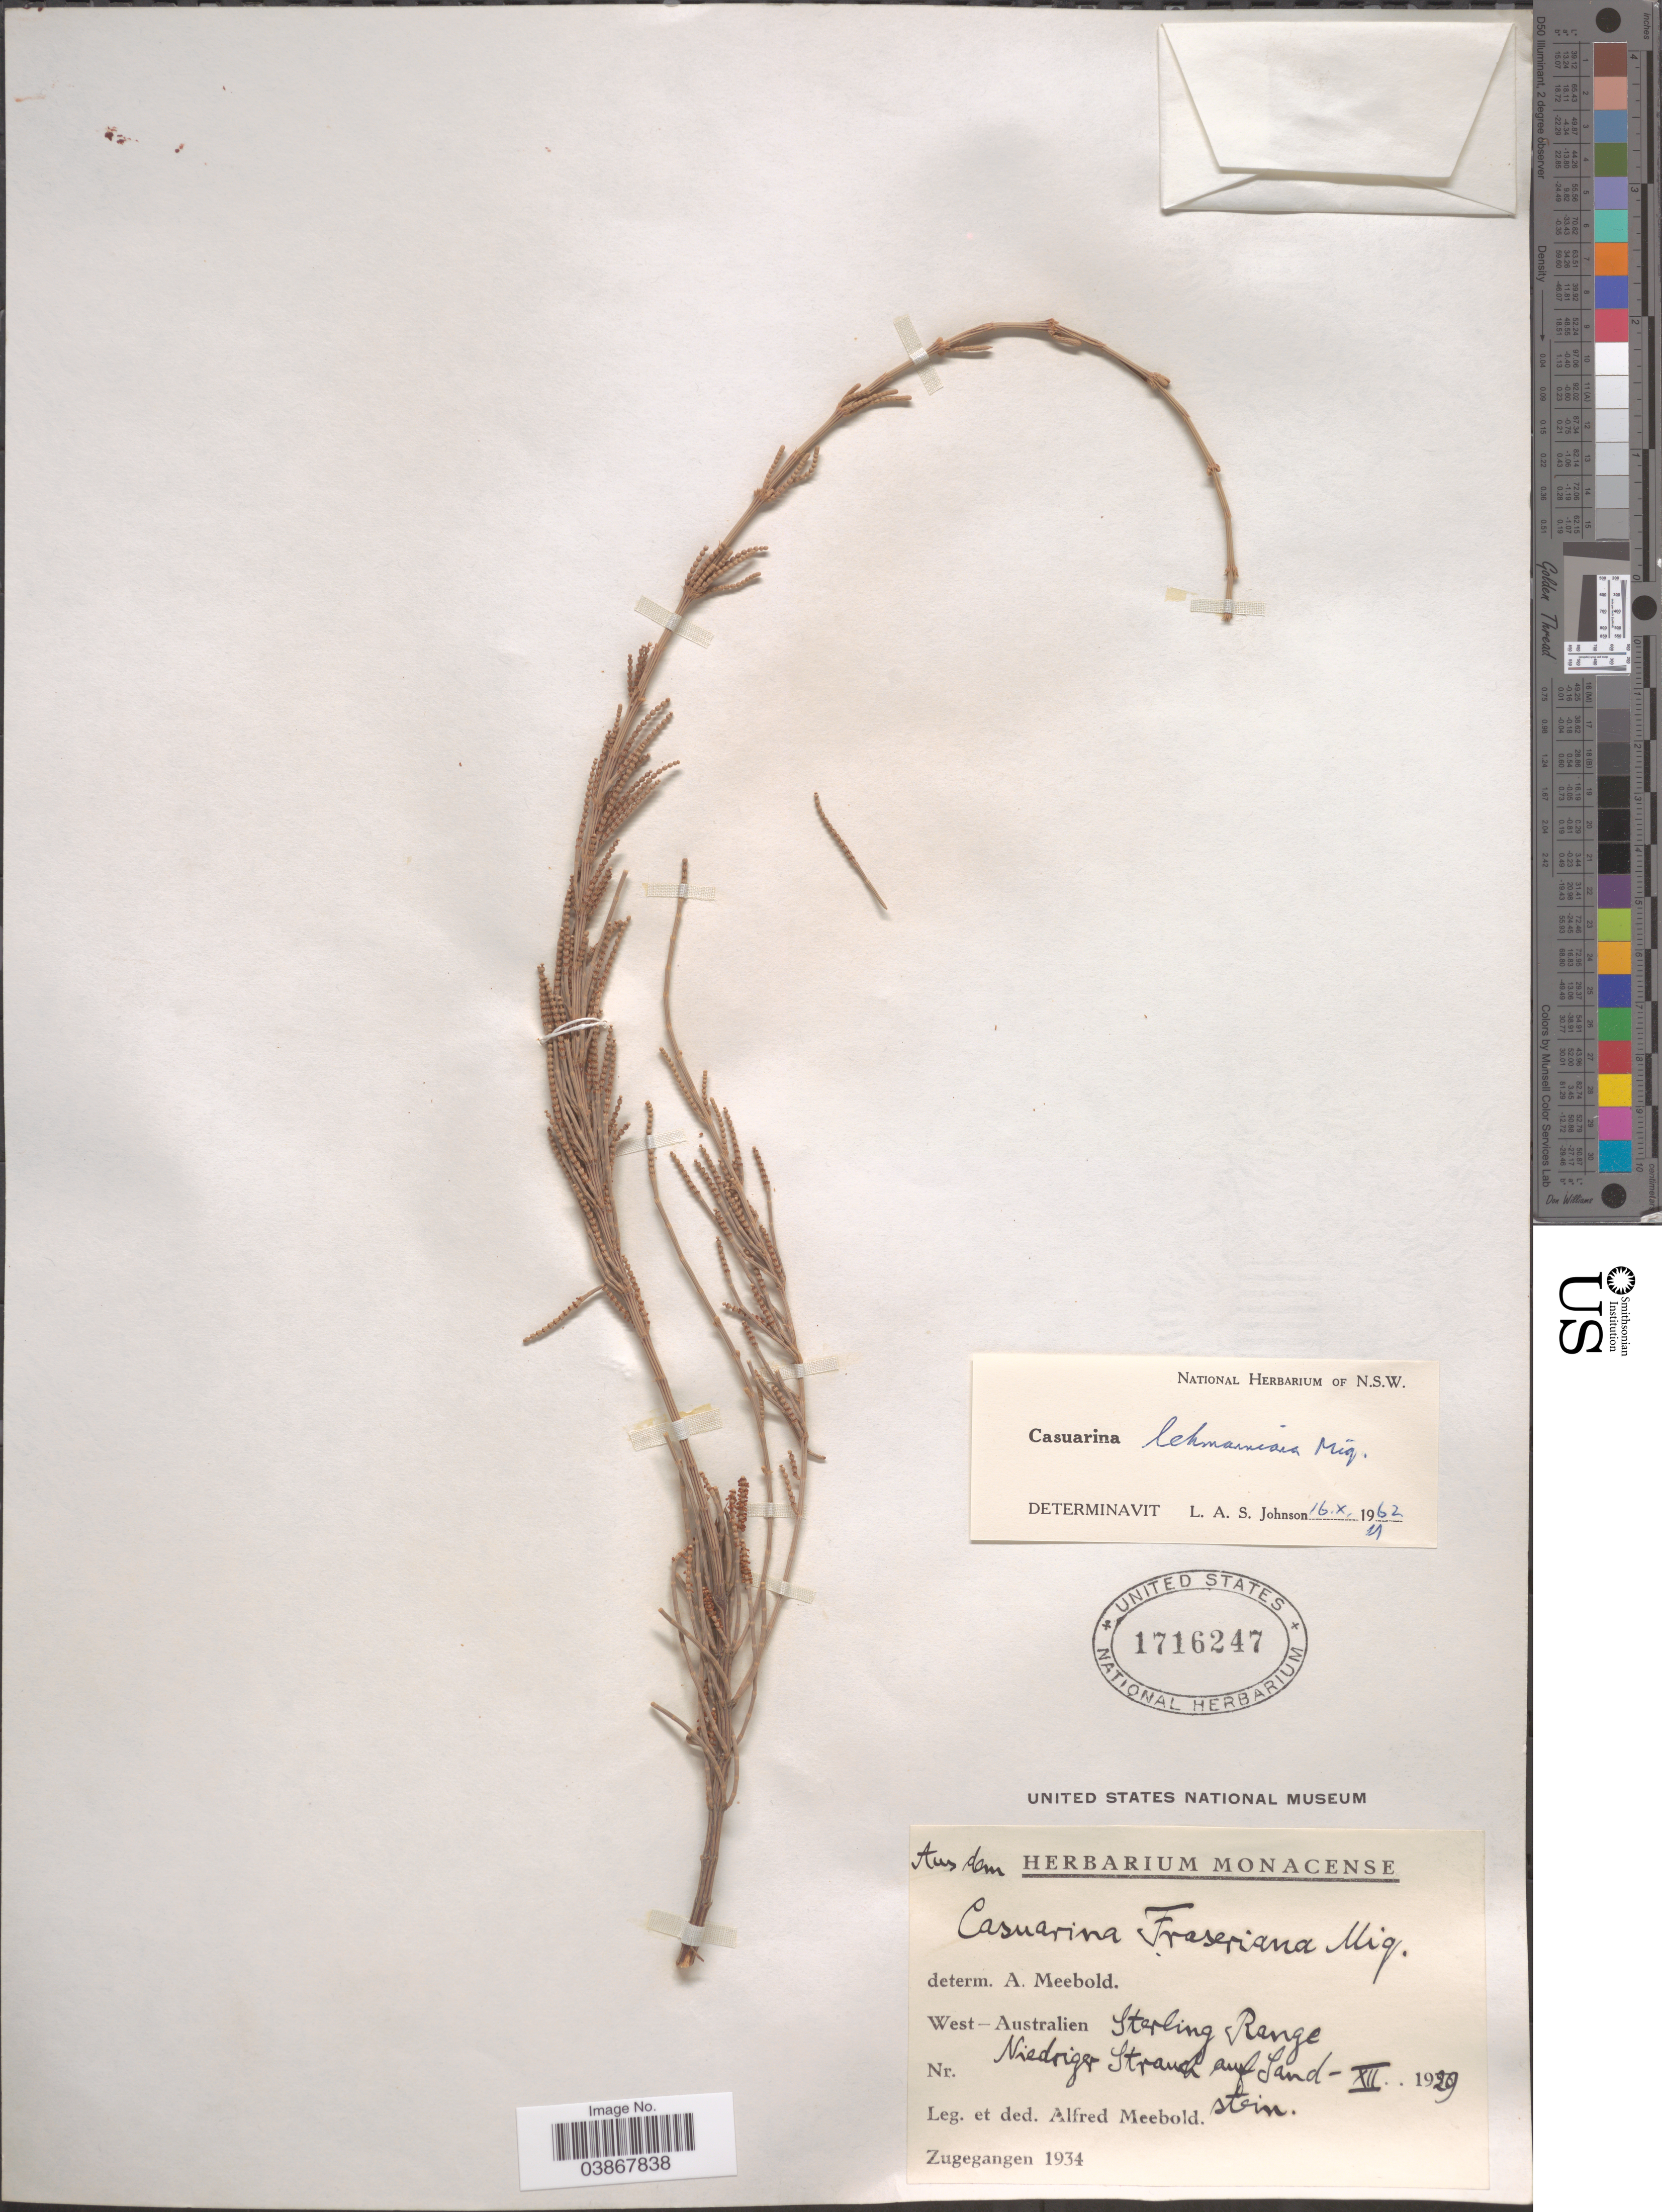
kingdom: Plantae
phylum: Tracheophyta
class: Magnoliopsida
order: Fagales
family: Casuarinaceae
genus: Casuarina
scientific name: Casuarina lehmanniana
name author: Miq.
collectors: A. Meebold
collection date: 1929-12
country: Australia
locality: West-Australien Sterling Range. Niedriger Strauch auf Sandstein.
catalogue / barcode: US 1716247